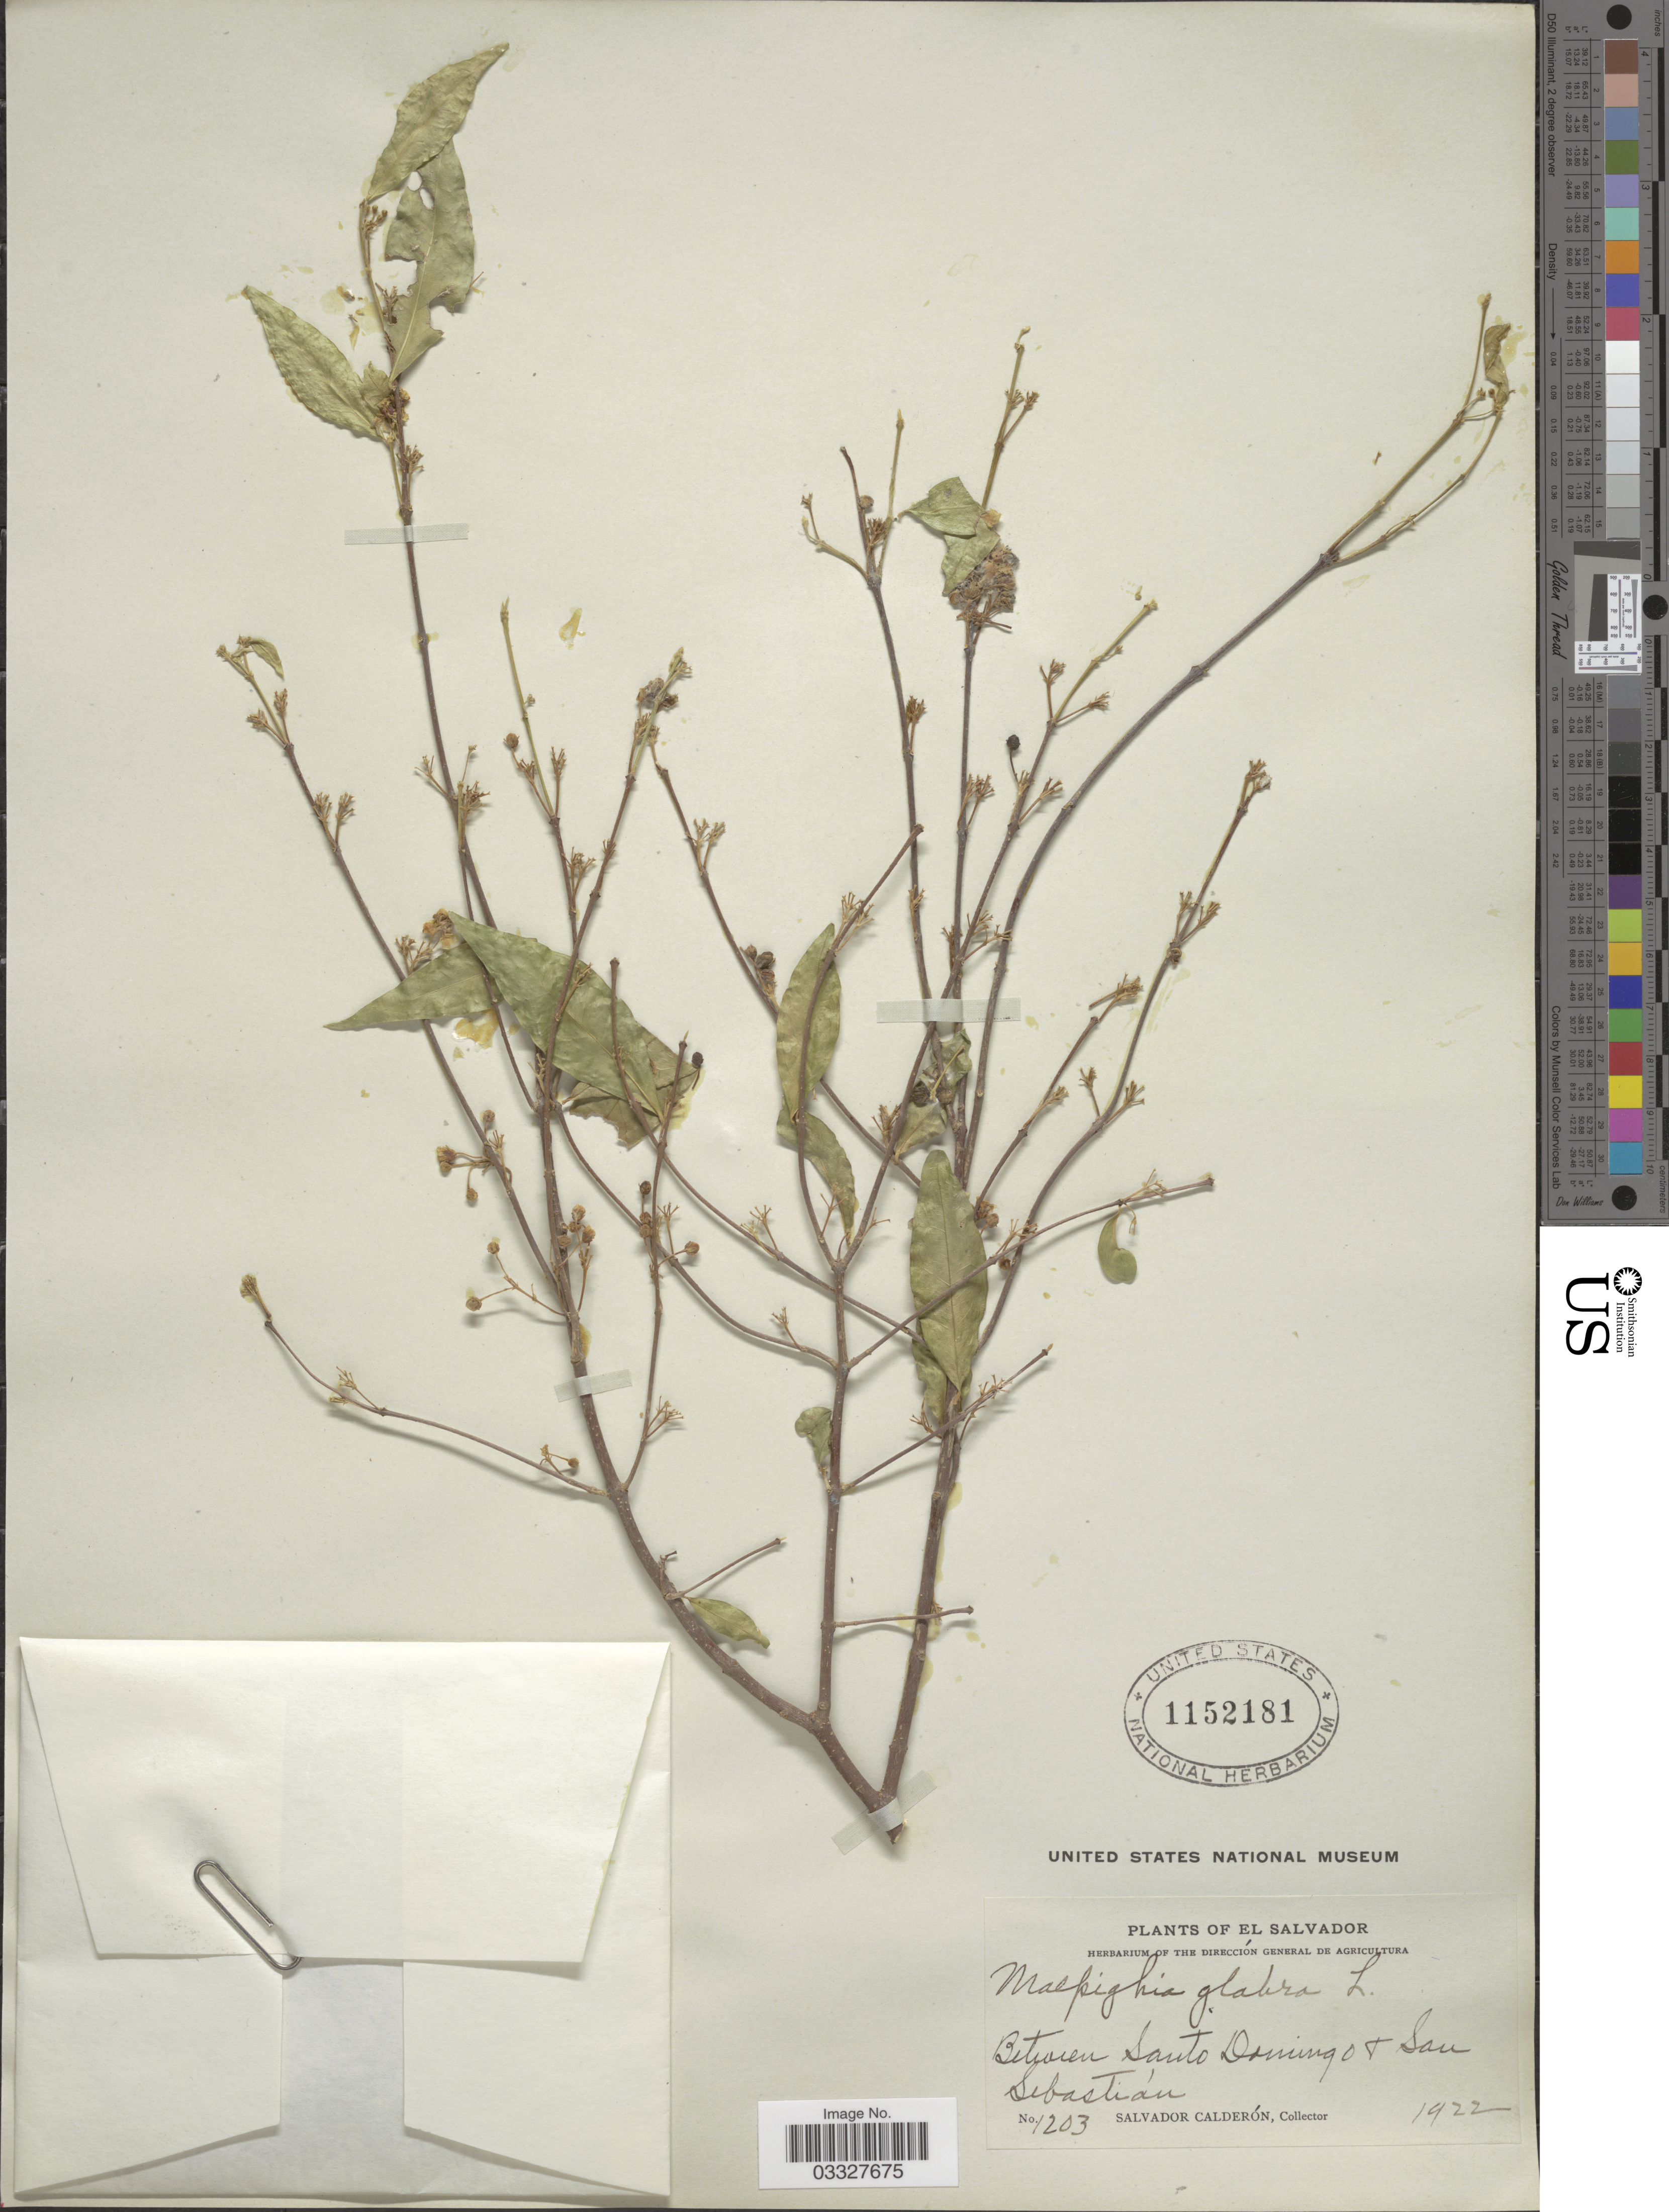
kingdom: Plantae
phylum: Tracheophyta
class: Magnoliopsida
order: Malpighiales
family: Malpighiaceae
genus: Malpighia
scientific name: Malpighia glabra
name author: L.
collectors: S. Calderón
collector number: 1203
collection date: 1922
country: El Salvador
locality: Between Santo Domingo + San Sebastián.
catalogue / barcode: US 1152181